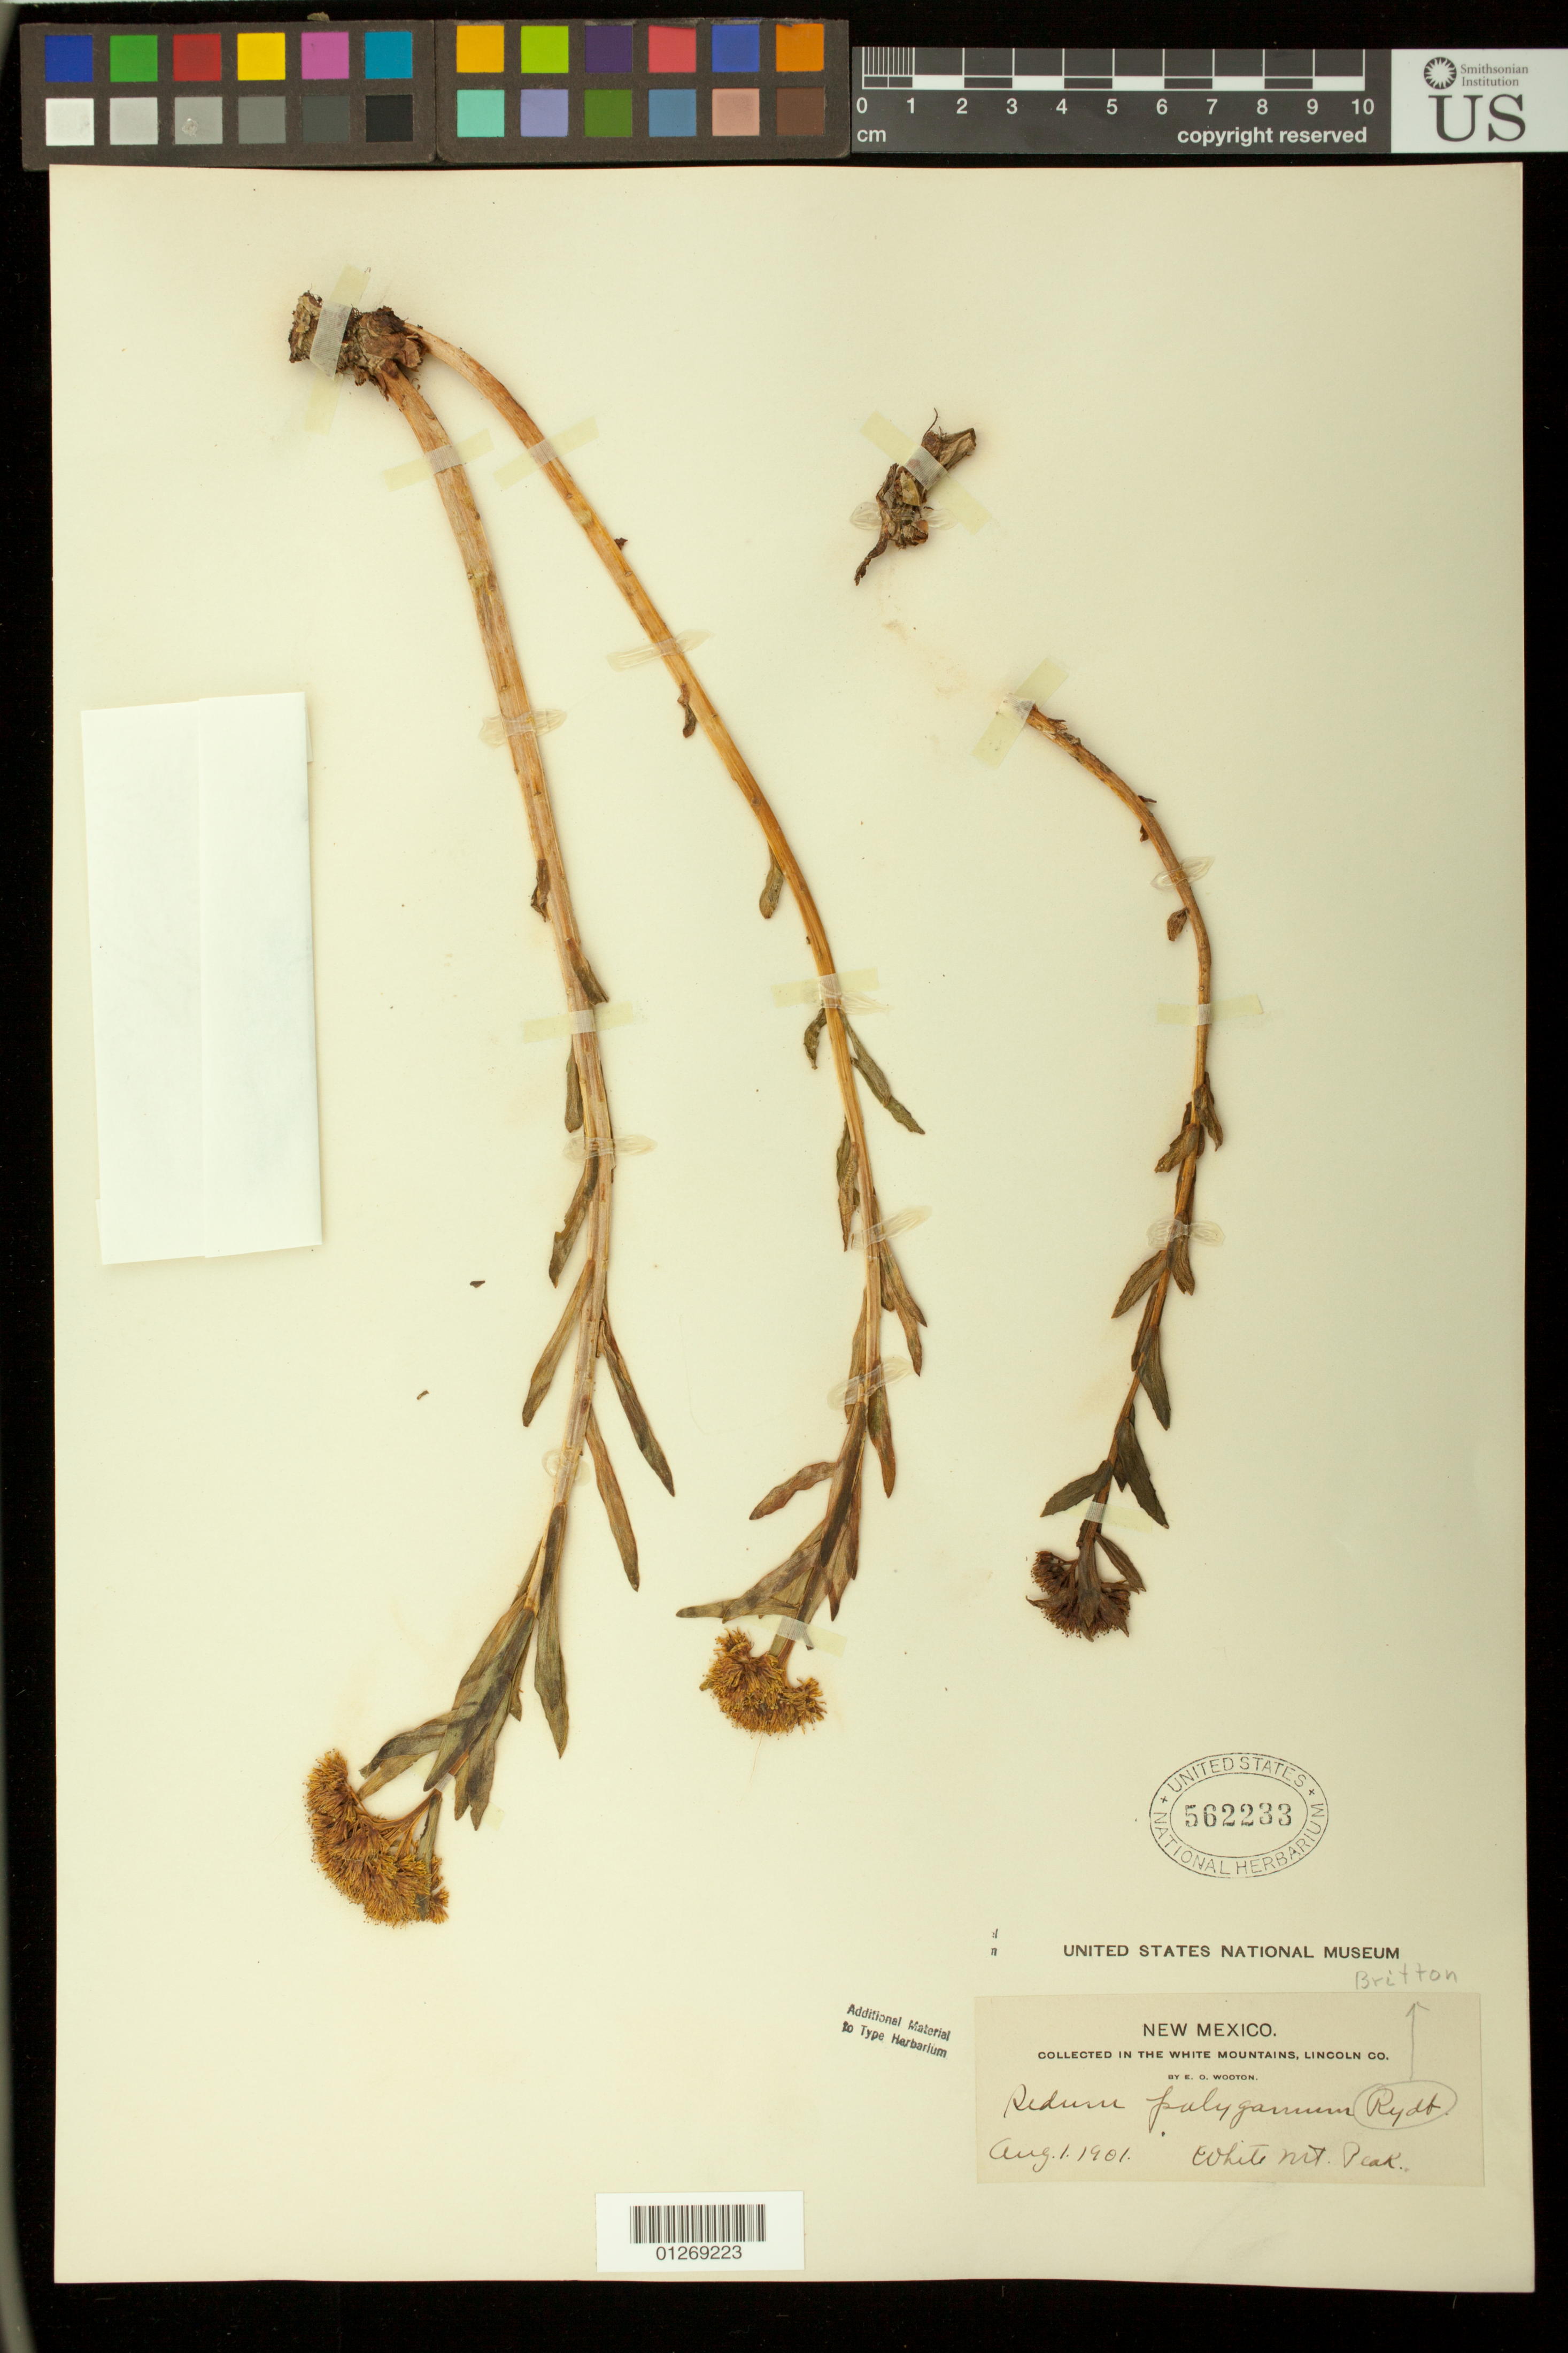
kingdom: Plantae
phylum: Tracheophyta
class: Magnoliopsida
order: Saxifragales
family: Crassulaceae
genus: Rhodiola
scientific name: Rhodiola neomexicana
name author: Britton in Britton & Rose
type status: Possible Type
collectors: E. O. Wooton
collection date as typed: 01 Aug 1901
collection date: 1901-08-01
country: United States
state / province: New Mexico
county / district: Lincoln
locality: White Mountain Peak.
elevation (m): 3500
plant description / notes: Type status uncertain; annotated as "Sedum polygamum" and stamped "Additional Material to Type Herbarium" but not a type of that name. Possibly a type of Rhodiola neomexicana; same collection data as the type of that name and appears to be the same taxon.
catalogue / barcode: US 562233